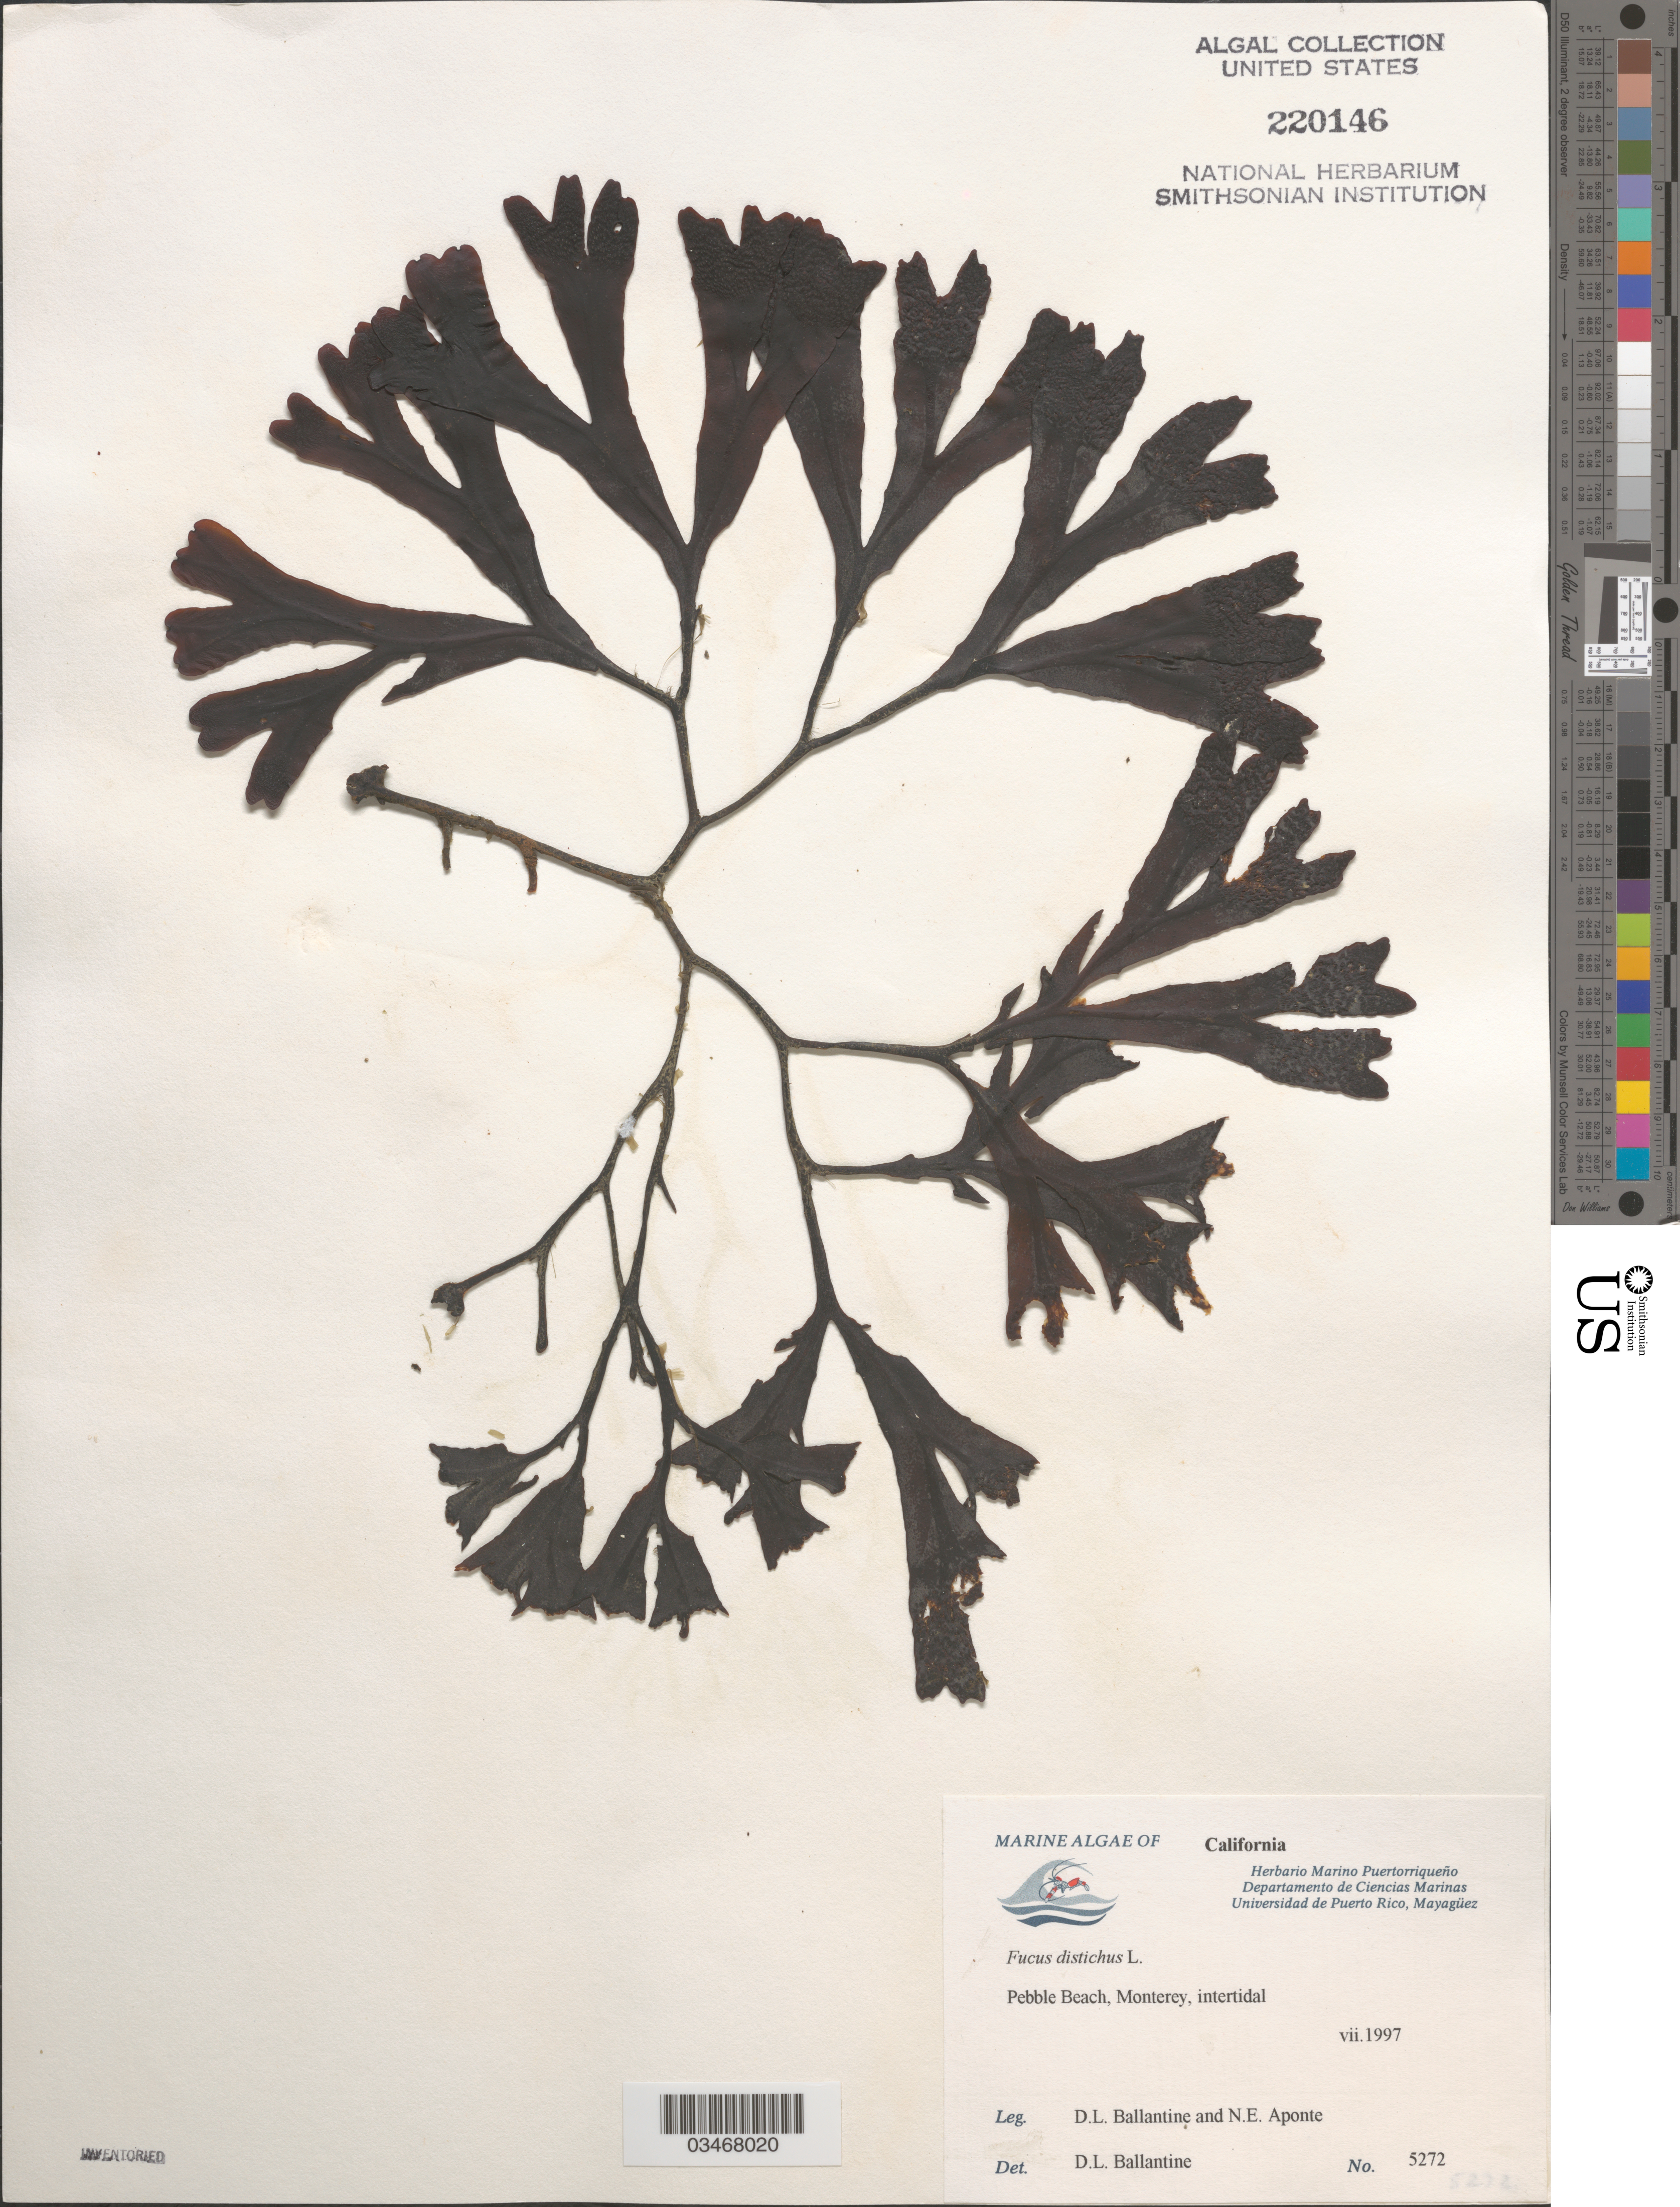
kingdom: Chromista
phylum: Ochrophyta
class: Phaeophyceae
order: Fucales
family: Fucaceae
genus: Fucus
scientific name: Fucus distichus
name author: L.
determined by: Ballantine, D. L.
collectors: D.L. Ballantine & N. E. Aponte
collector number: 5272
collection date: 1997-07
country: United States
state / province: California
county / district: Monterey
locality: Pebble Beach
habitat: Intertidal.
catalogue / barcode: US 220146